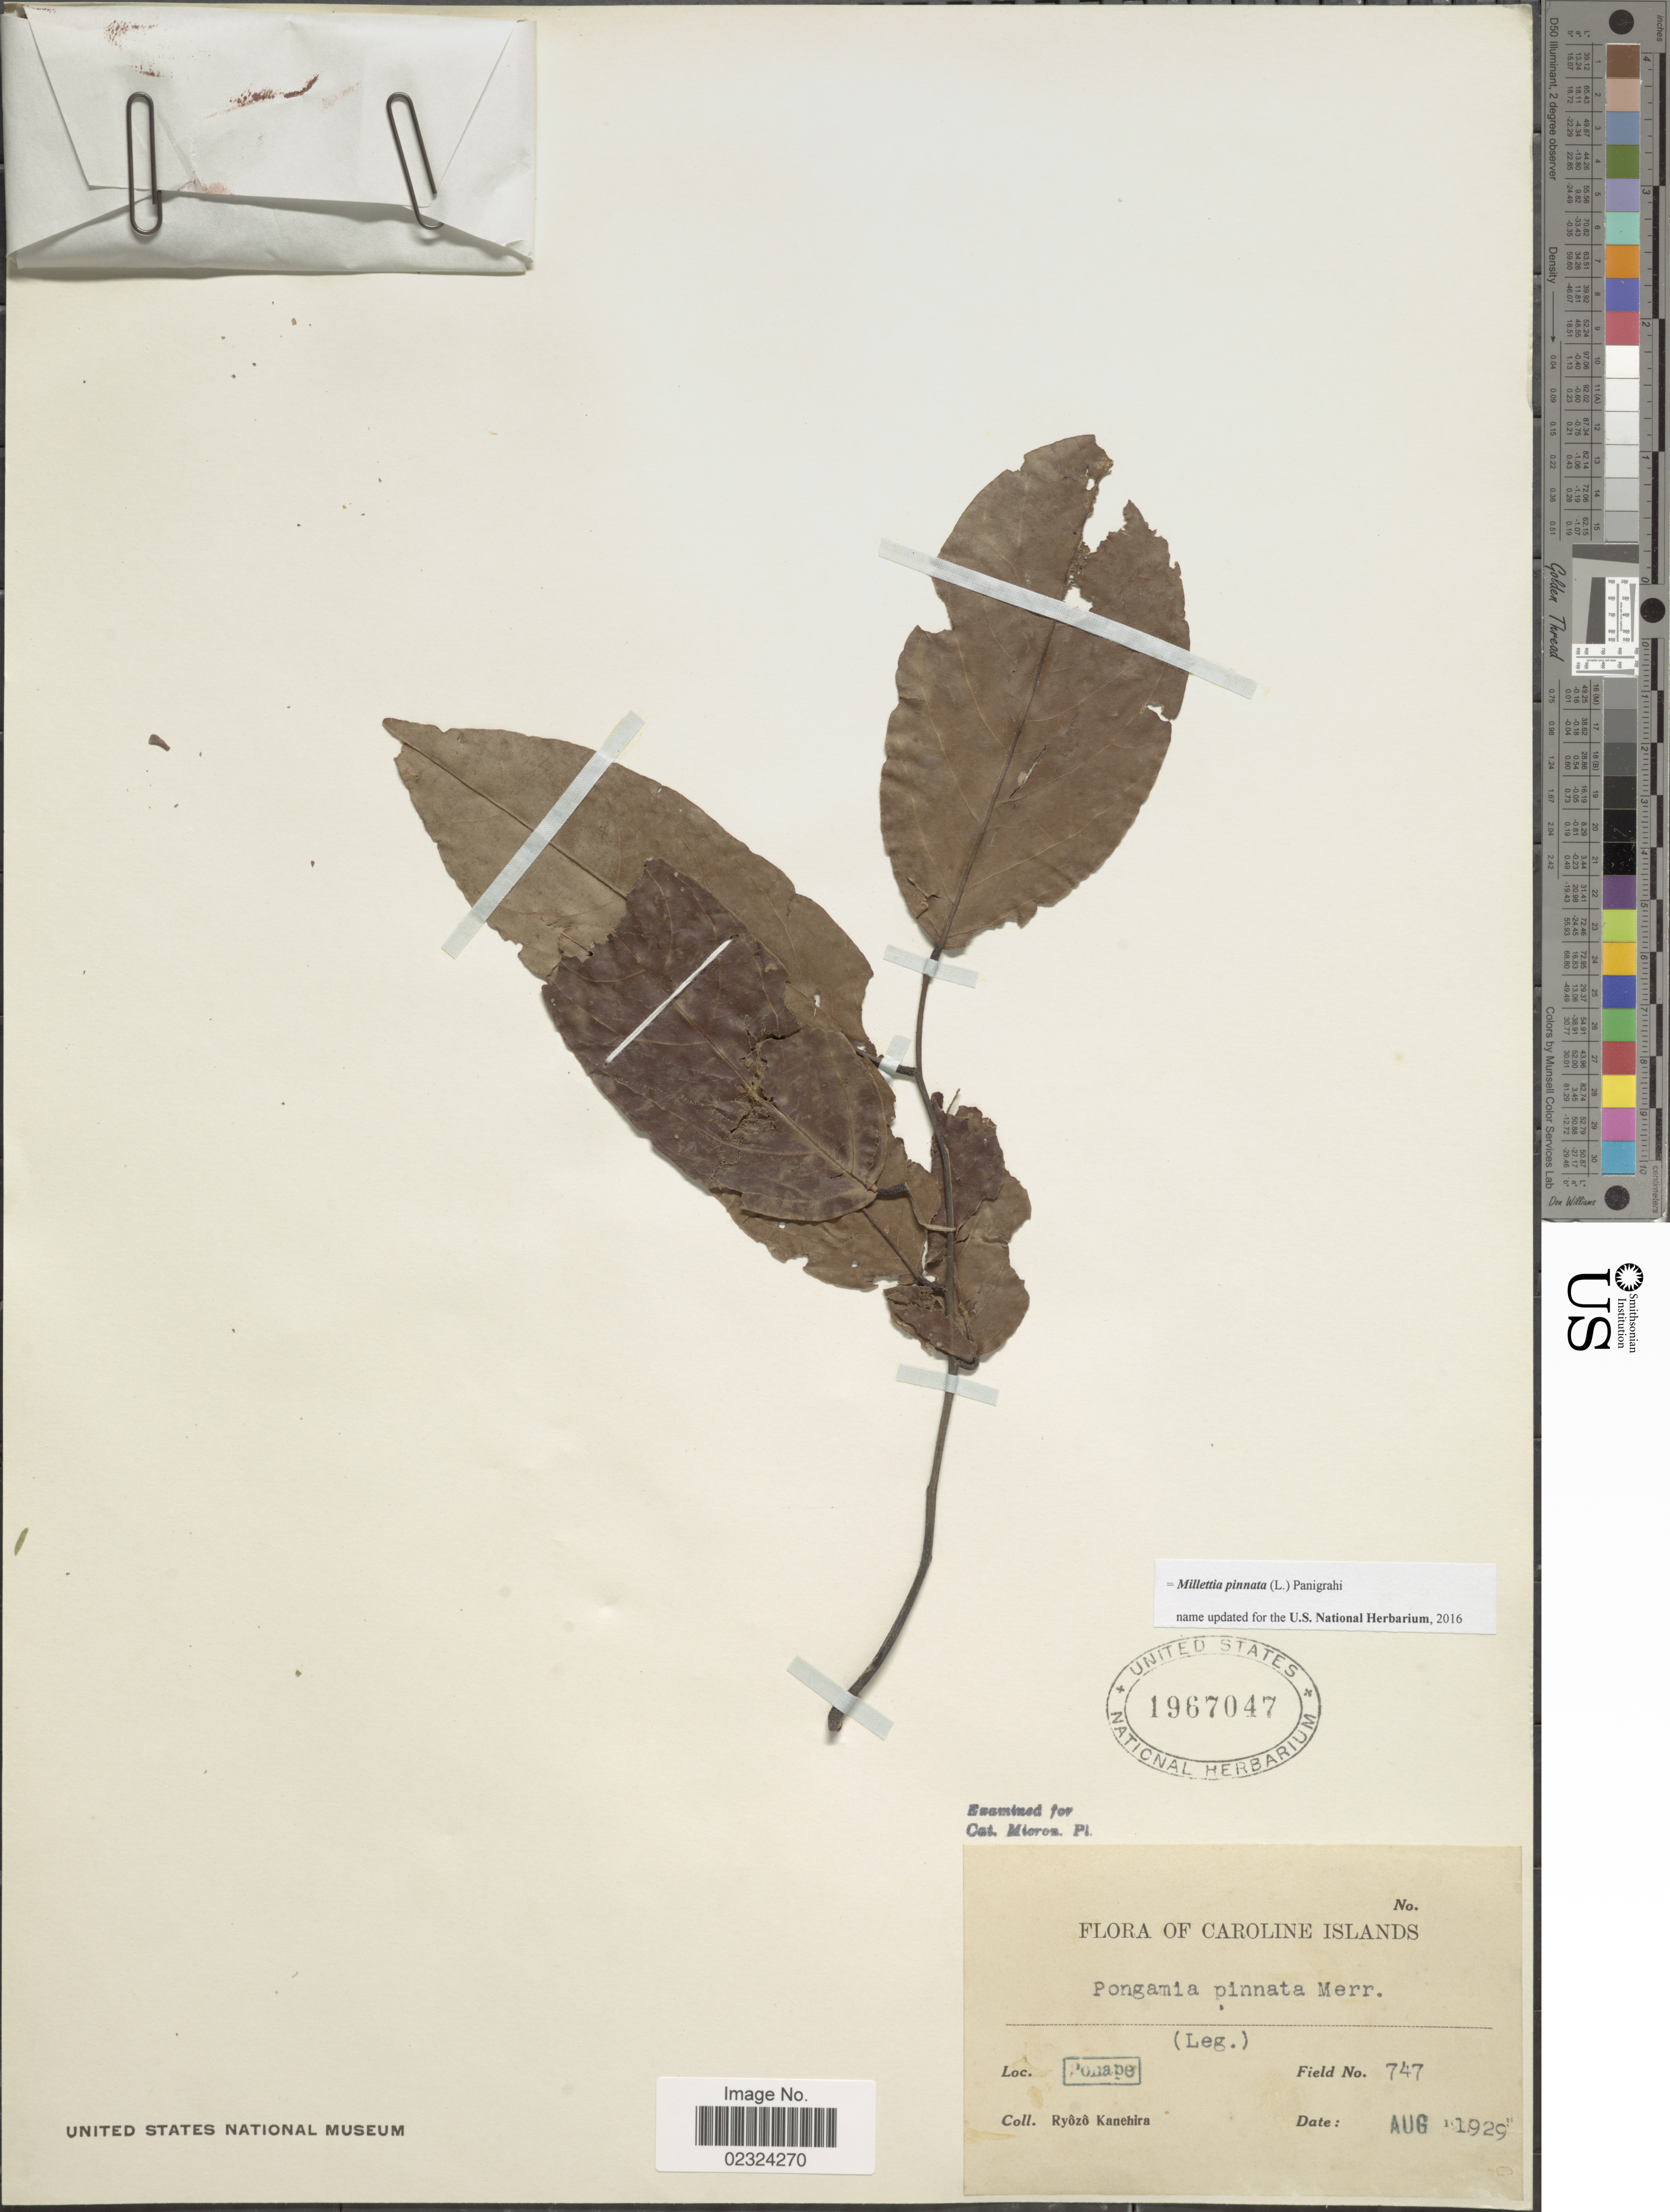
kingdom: Plantae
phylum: Tracheophyta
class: Magnoliopsida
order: Fabales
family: Fabaceae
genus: Millettia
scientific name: Millettia pinnata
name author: (L.) Panigrahi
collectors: R. Kanehira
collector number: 747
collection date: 1929-08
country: Micronesia, Federated States of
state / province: Pohnpei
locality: Caroline Islands. Ponape.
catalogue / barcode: US 1967047